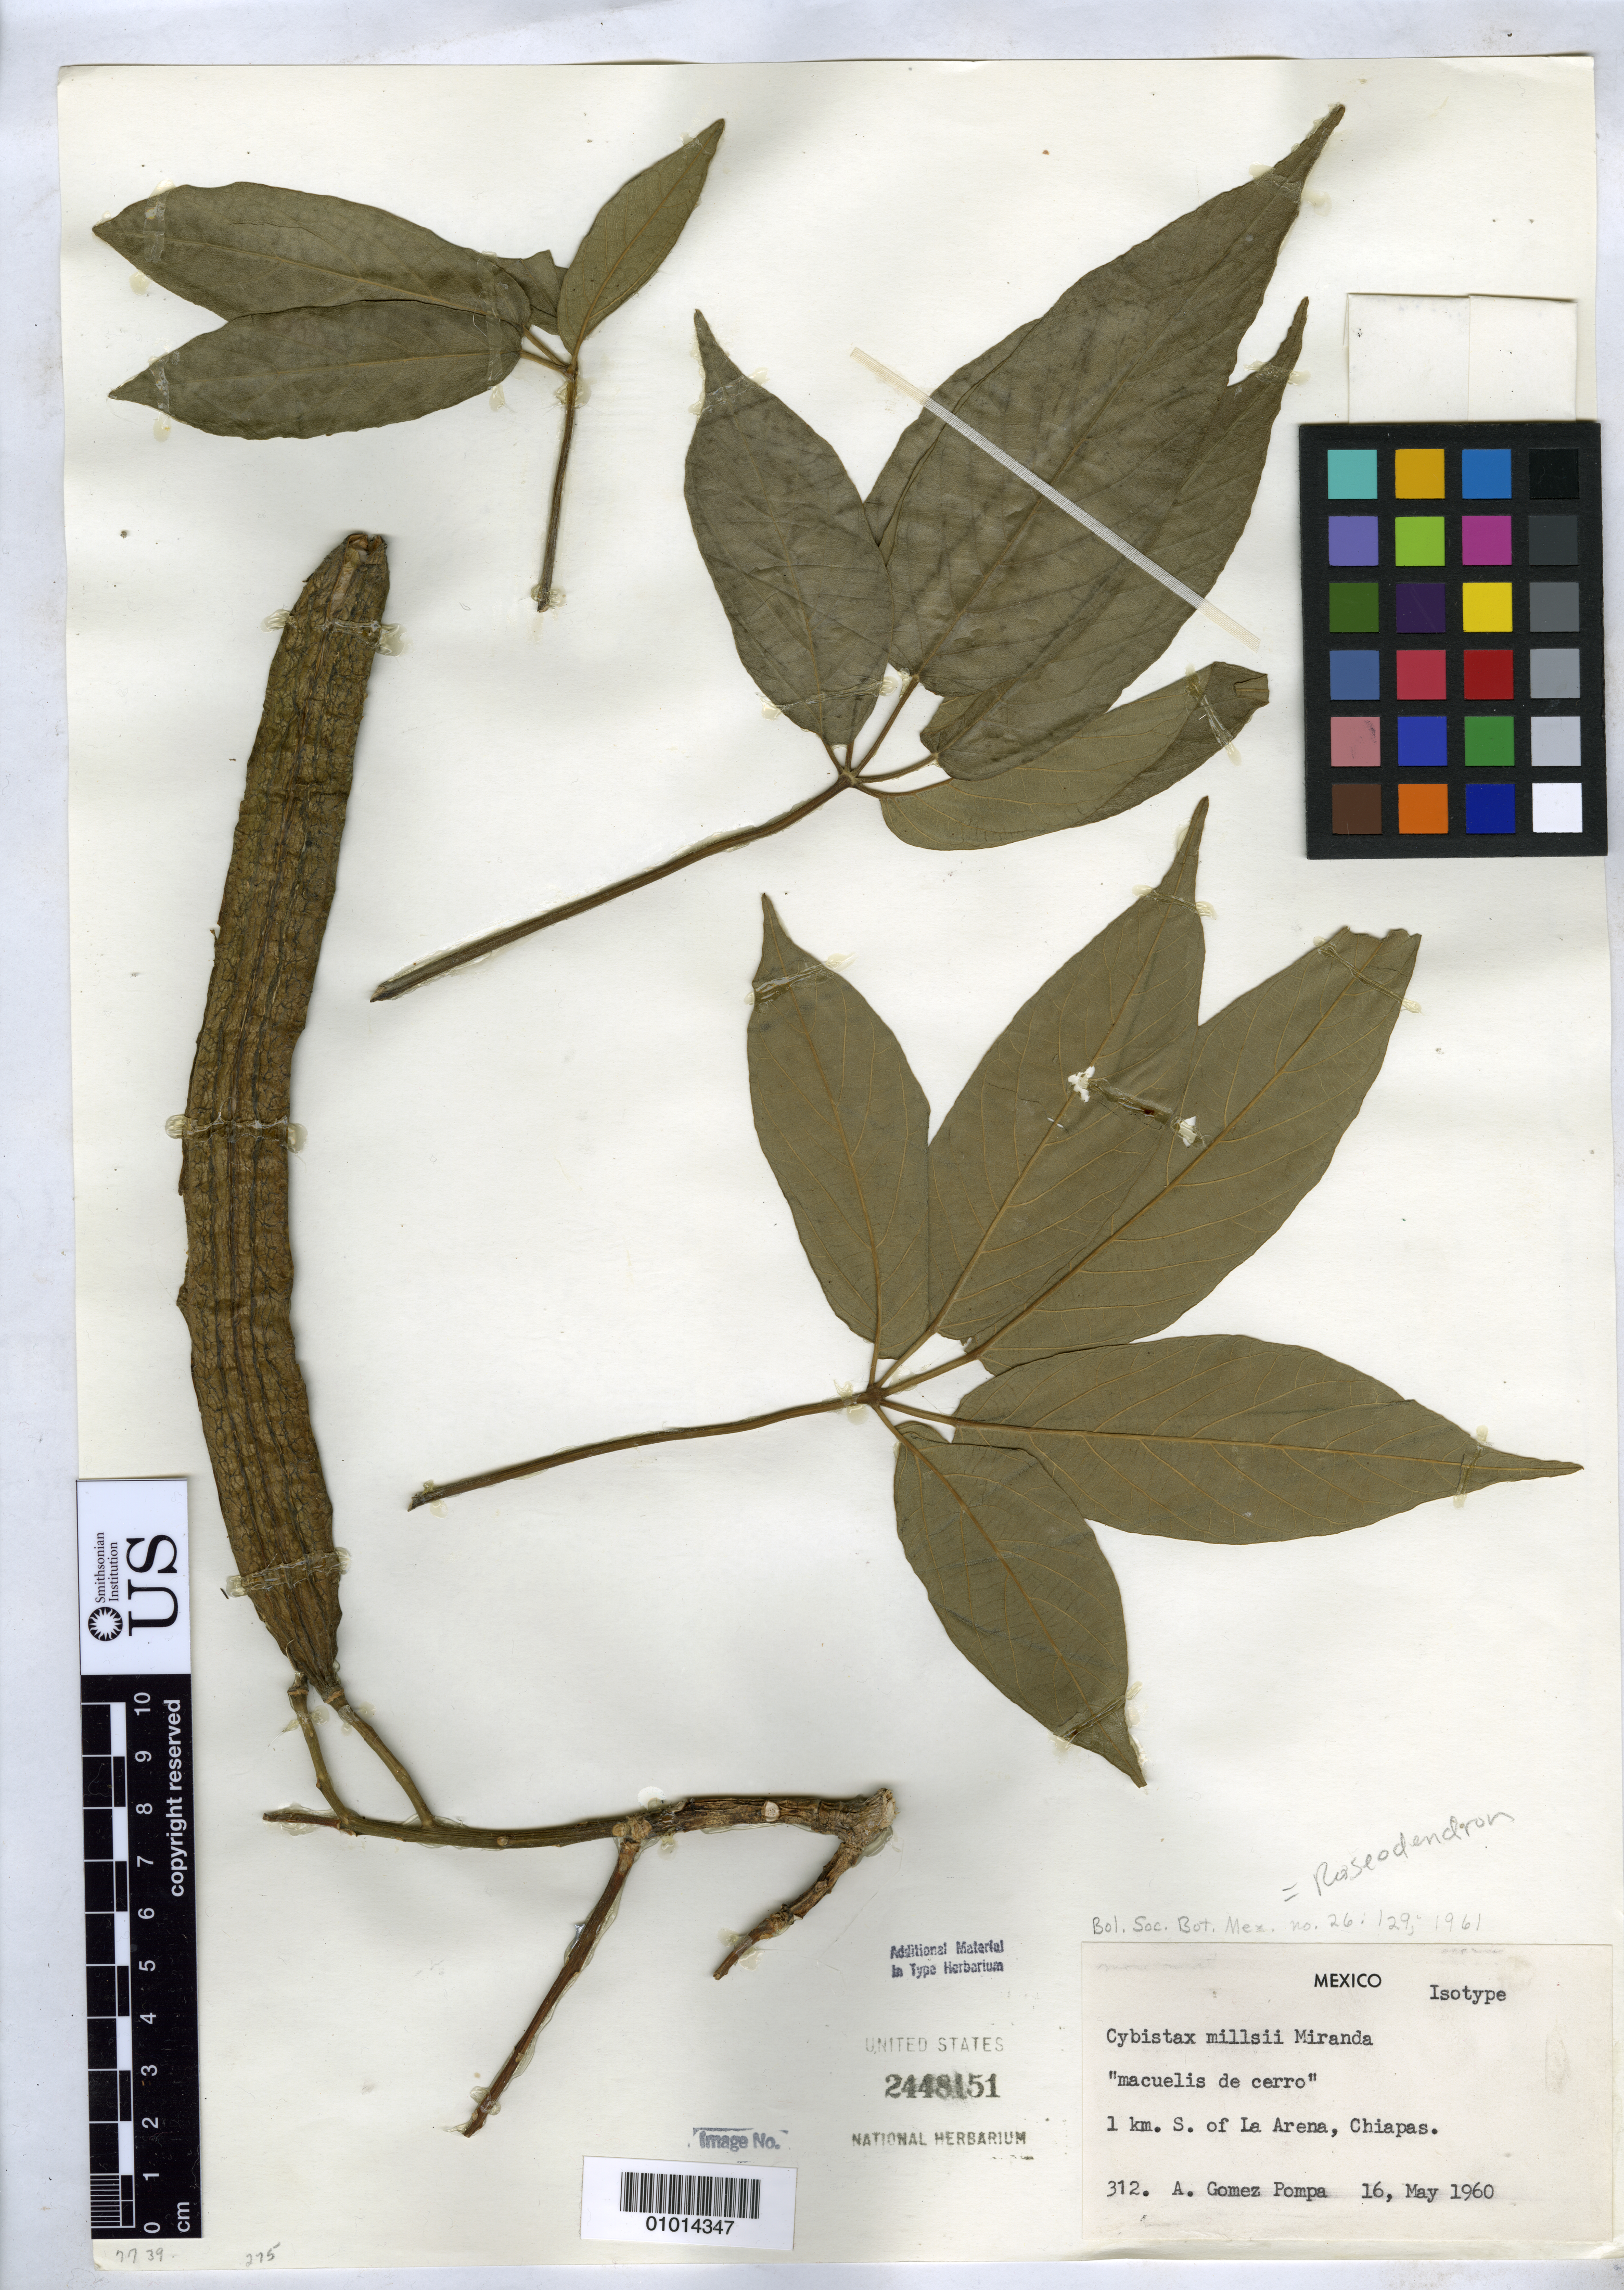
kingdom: Plantae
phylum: Tracheophyta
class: Magnoliopsida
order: Lamiales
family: Bignoniaceae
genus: Cybistax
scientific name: Cybistax millsii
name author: Miranda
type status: Isotype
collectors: A. Gómez Pompa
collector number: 312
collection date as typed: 16 May 1960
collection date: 1960-05-16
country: Mexico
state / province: Chiapas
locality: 1 km S de La Arena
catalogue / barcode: US 2448151